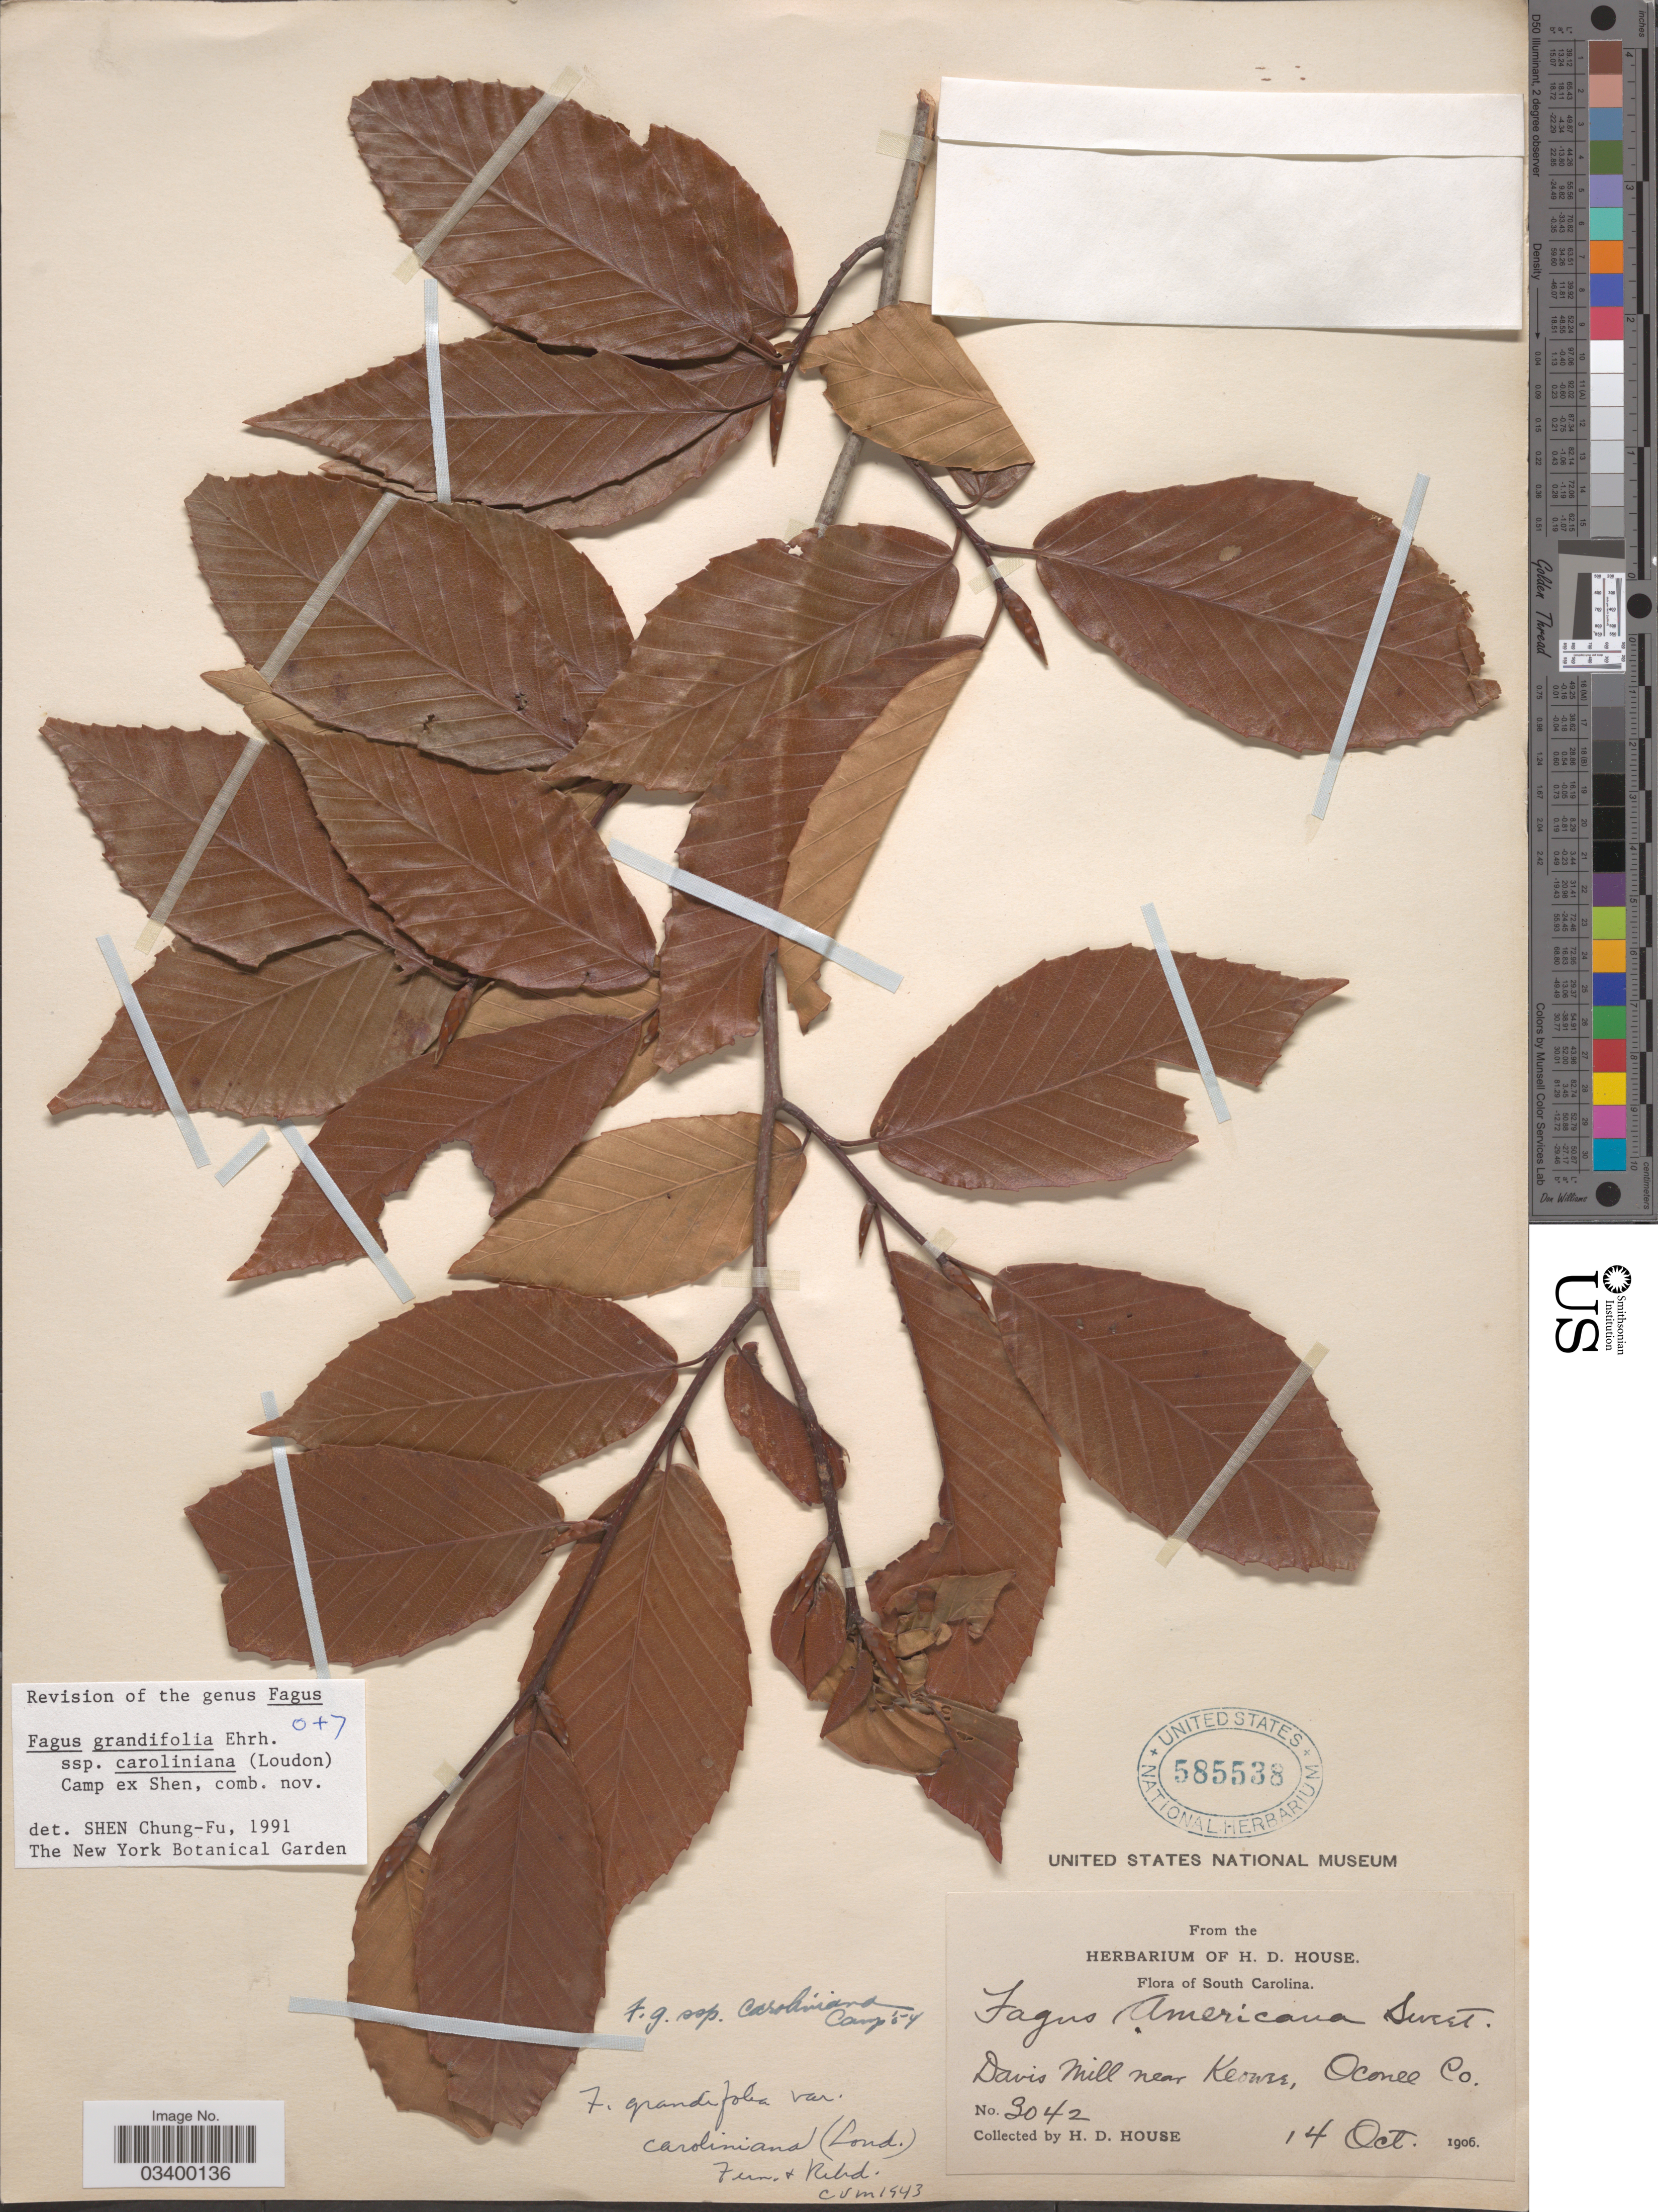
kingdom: Plantae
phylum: Tracheophyta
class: Magnoliopsida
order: Fagales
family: Fagaceae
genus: Fagus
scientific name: Fagus grandifolia subsp. caroliniana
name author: (Loudon) Fernald & Rehder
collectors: H. D. House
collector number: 3042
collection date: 1906-10-14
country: United States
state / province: South Carolina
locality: Davis Mill near Keowee, Oconee Co.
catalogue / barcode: US 585538